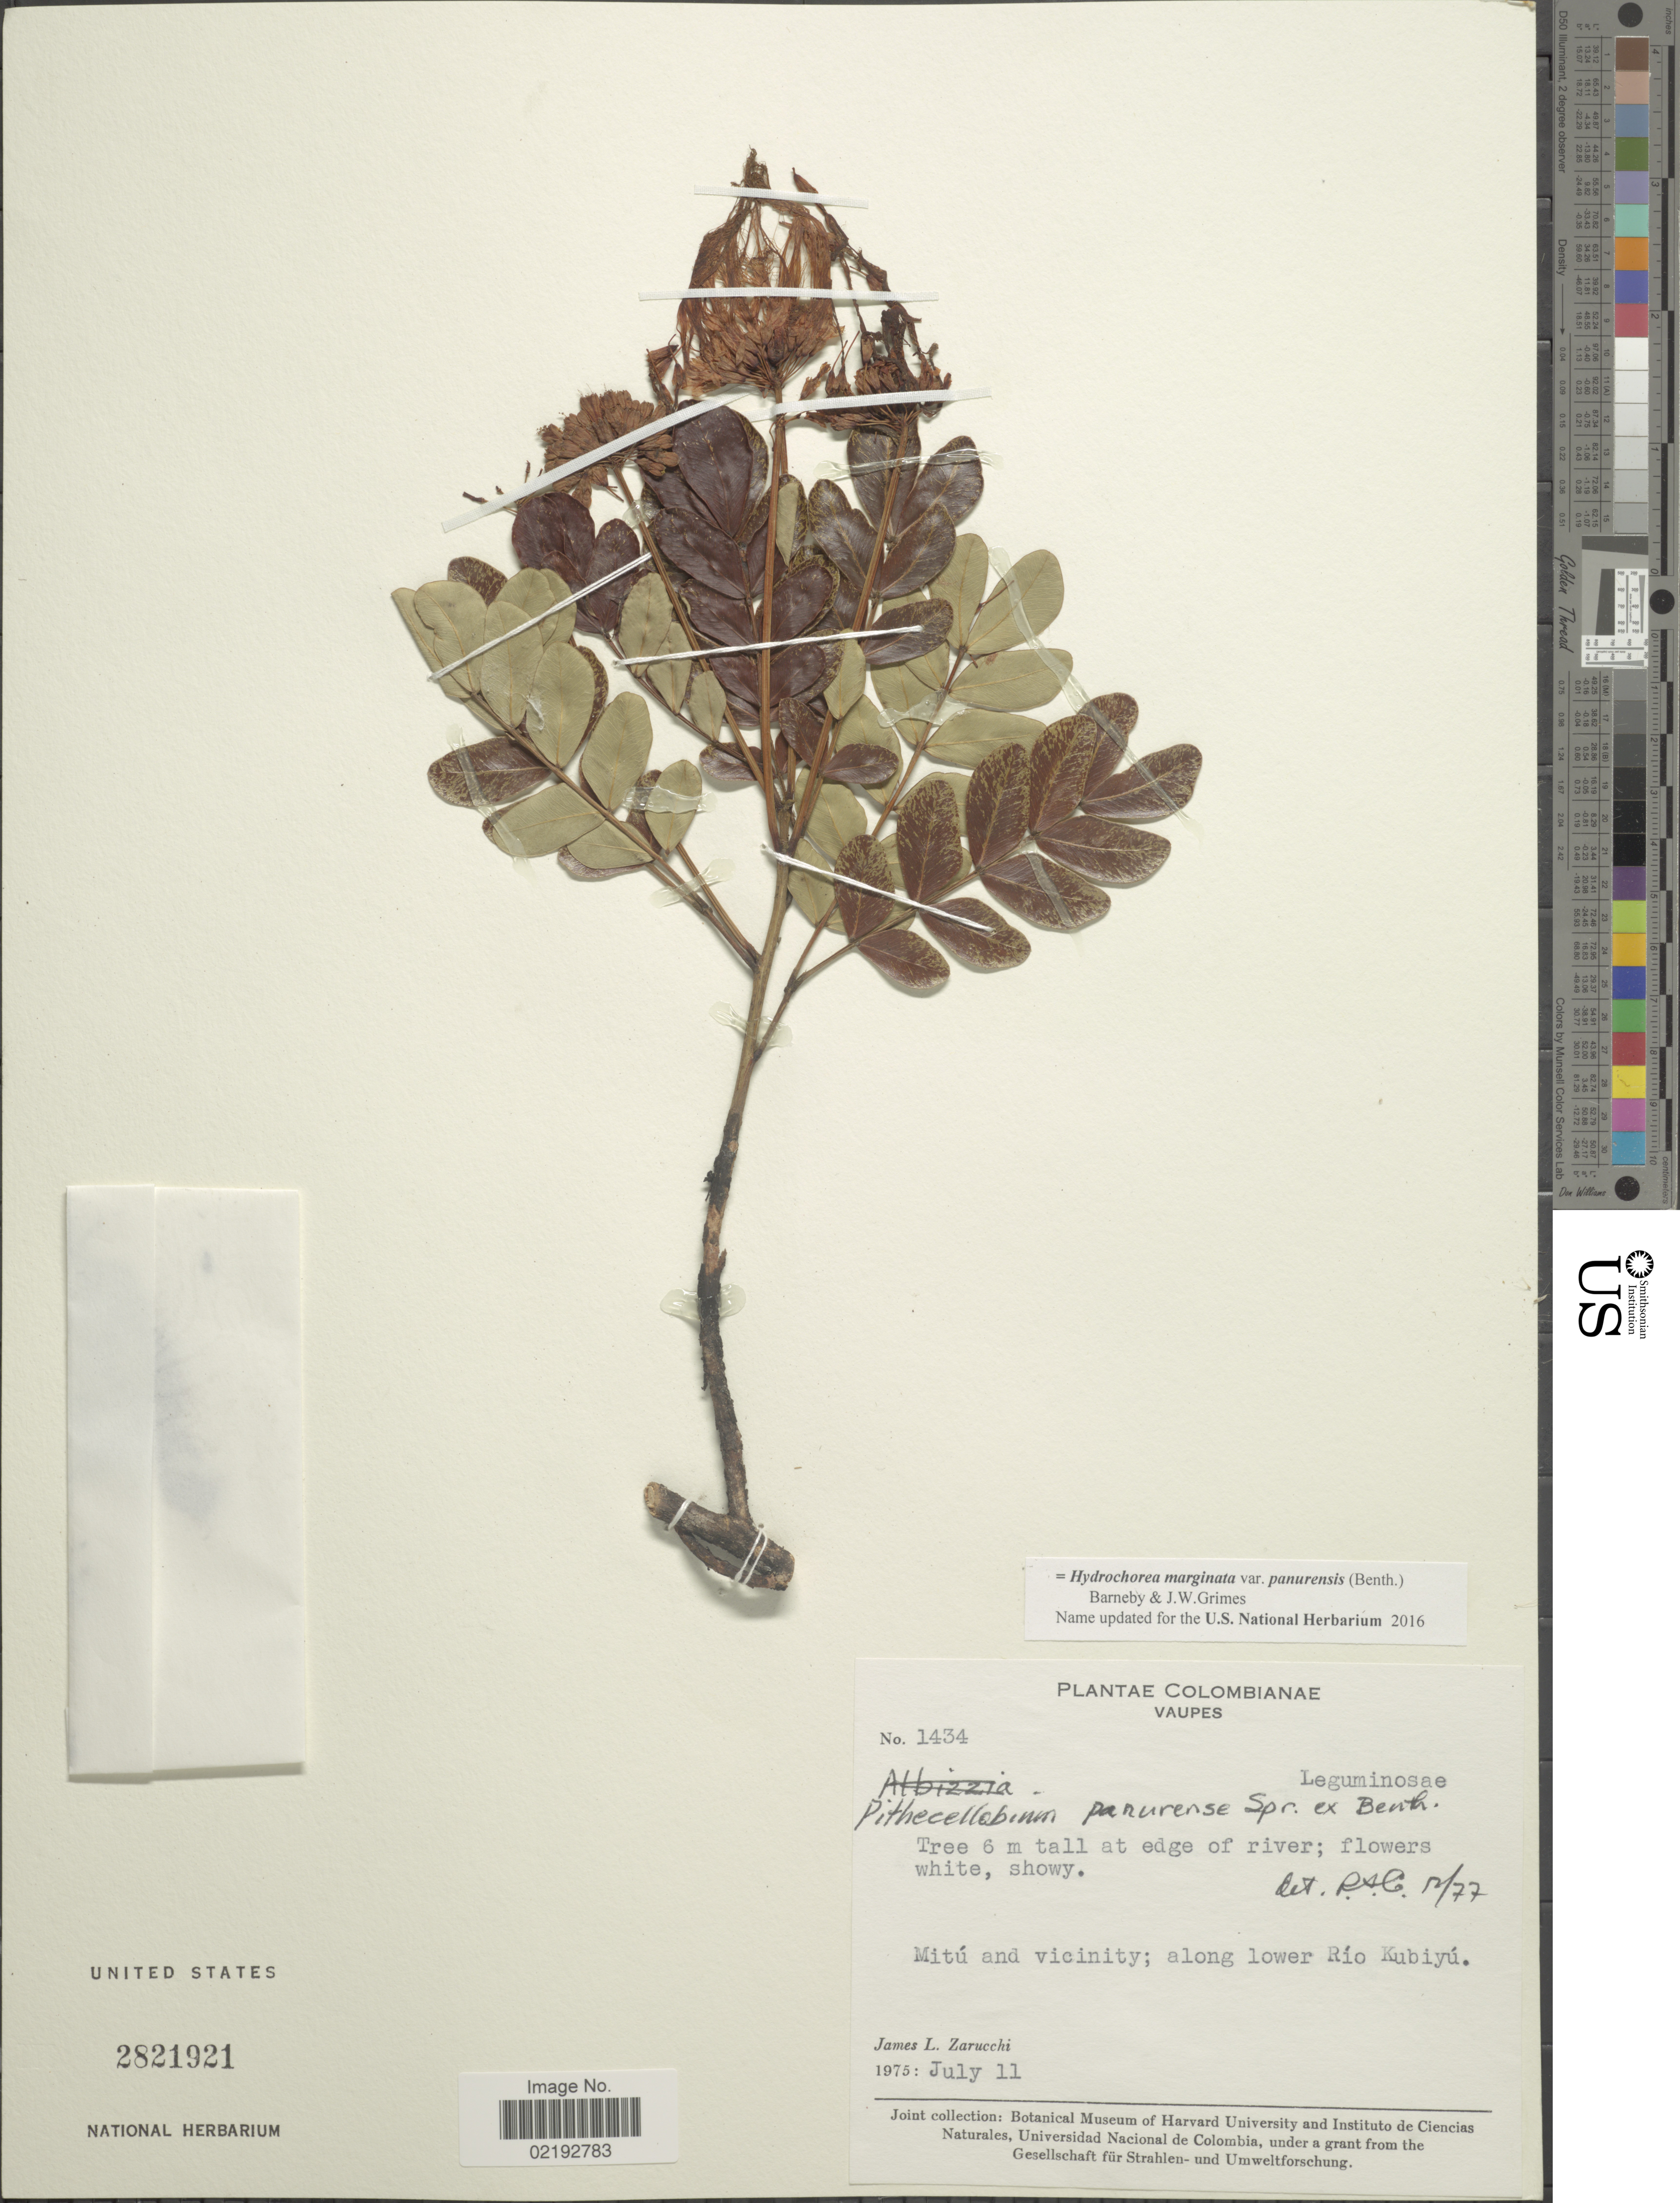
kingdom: Plantae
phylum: Tracheophyta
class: Magnoliopsida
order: Fabales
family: Fabaceae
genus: Hydrochorea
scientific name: Hydrochorea panurensis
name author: (Spruce ex Benth.) M.V.B. Soares et al.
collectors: J. L. Zarucchi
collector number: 1434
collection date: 1975-07-11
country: Colombia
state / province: Vaupés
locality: Mitu and Vicinity, along lower Rio Kubiyu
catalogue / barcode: US 2821921